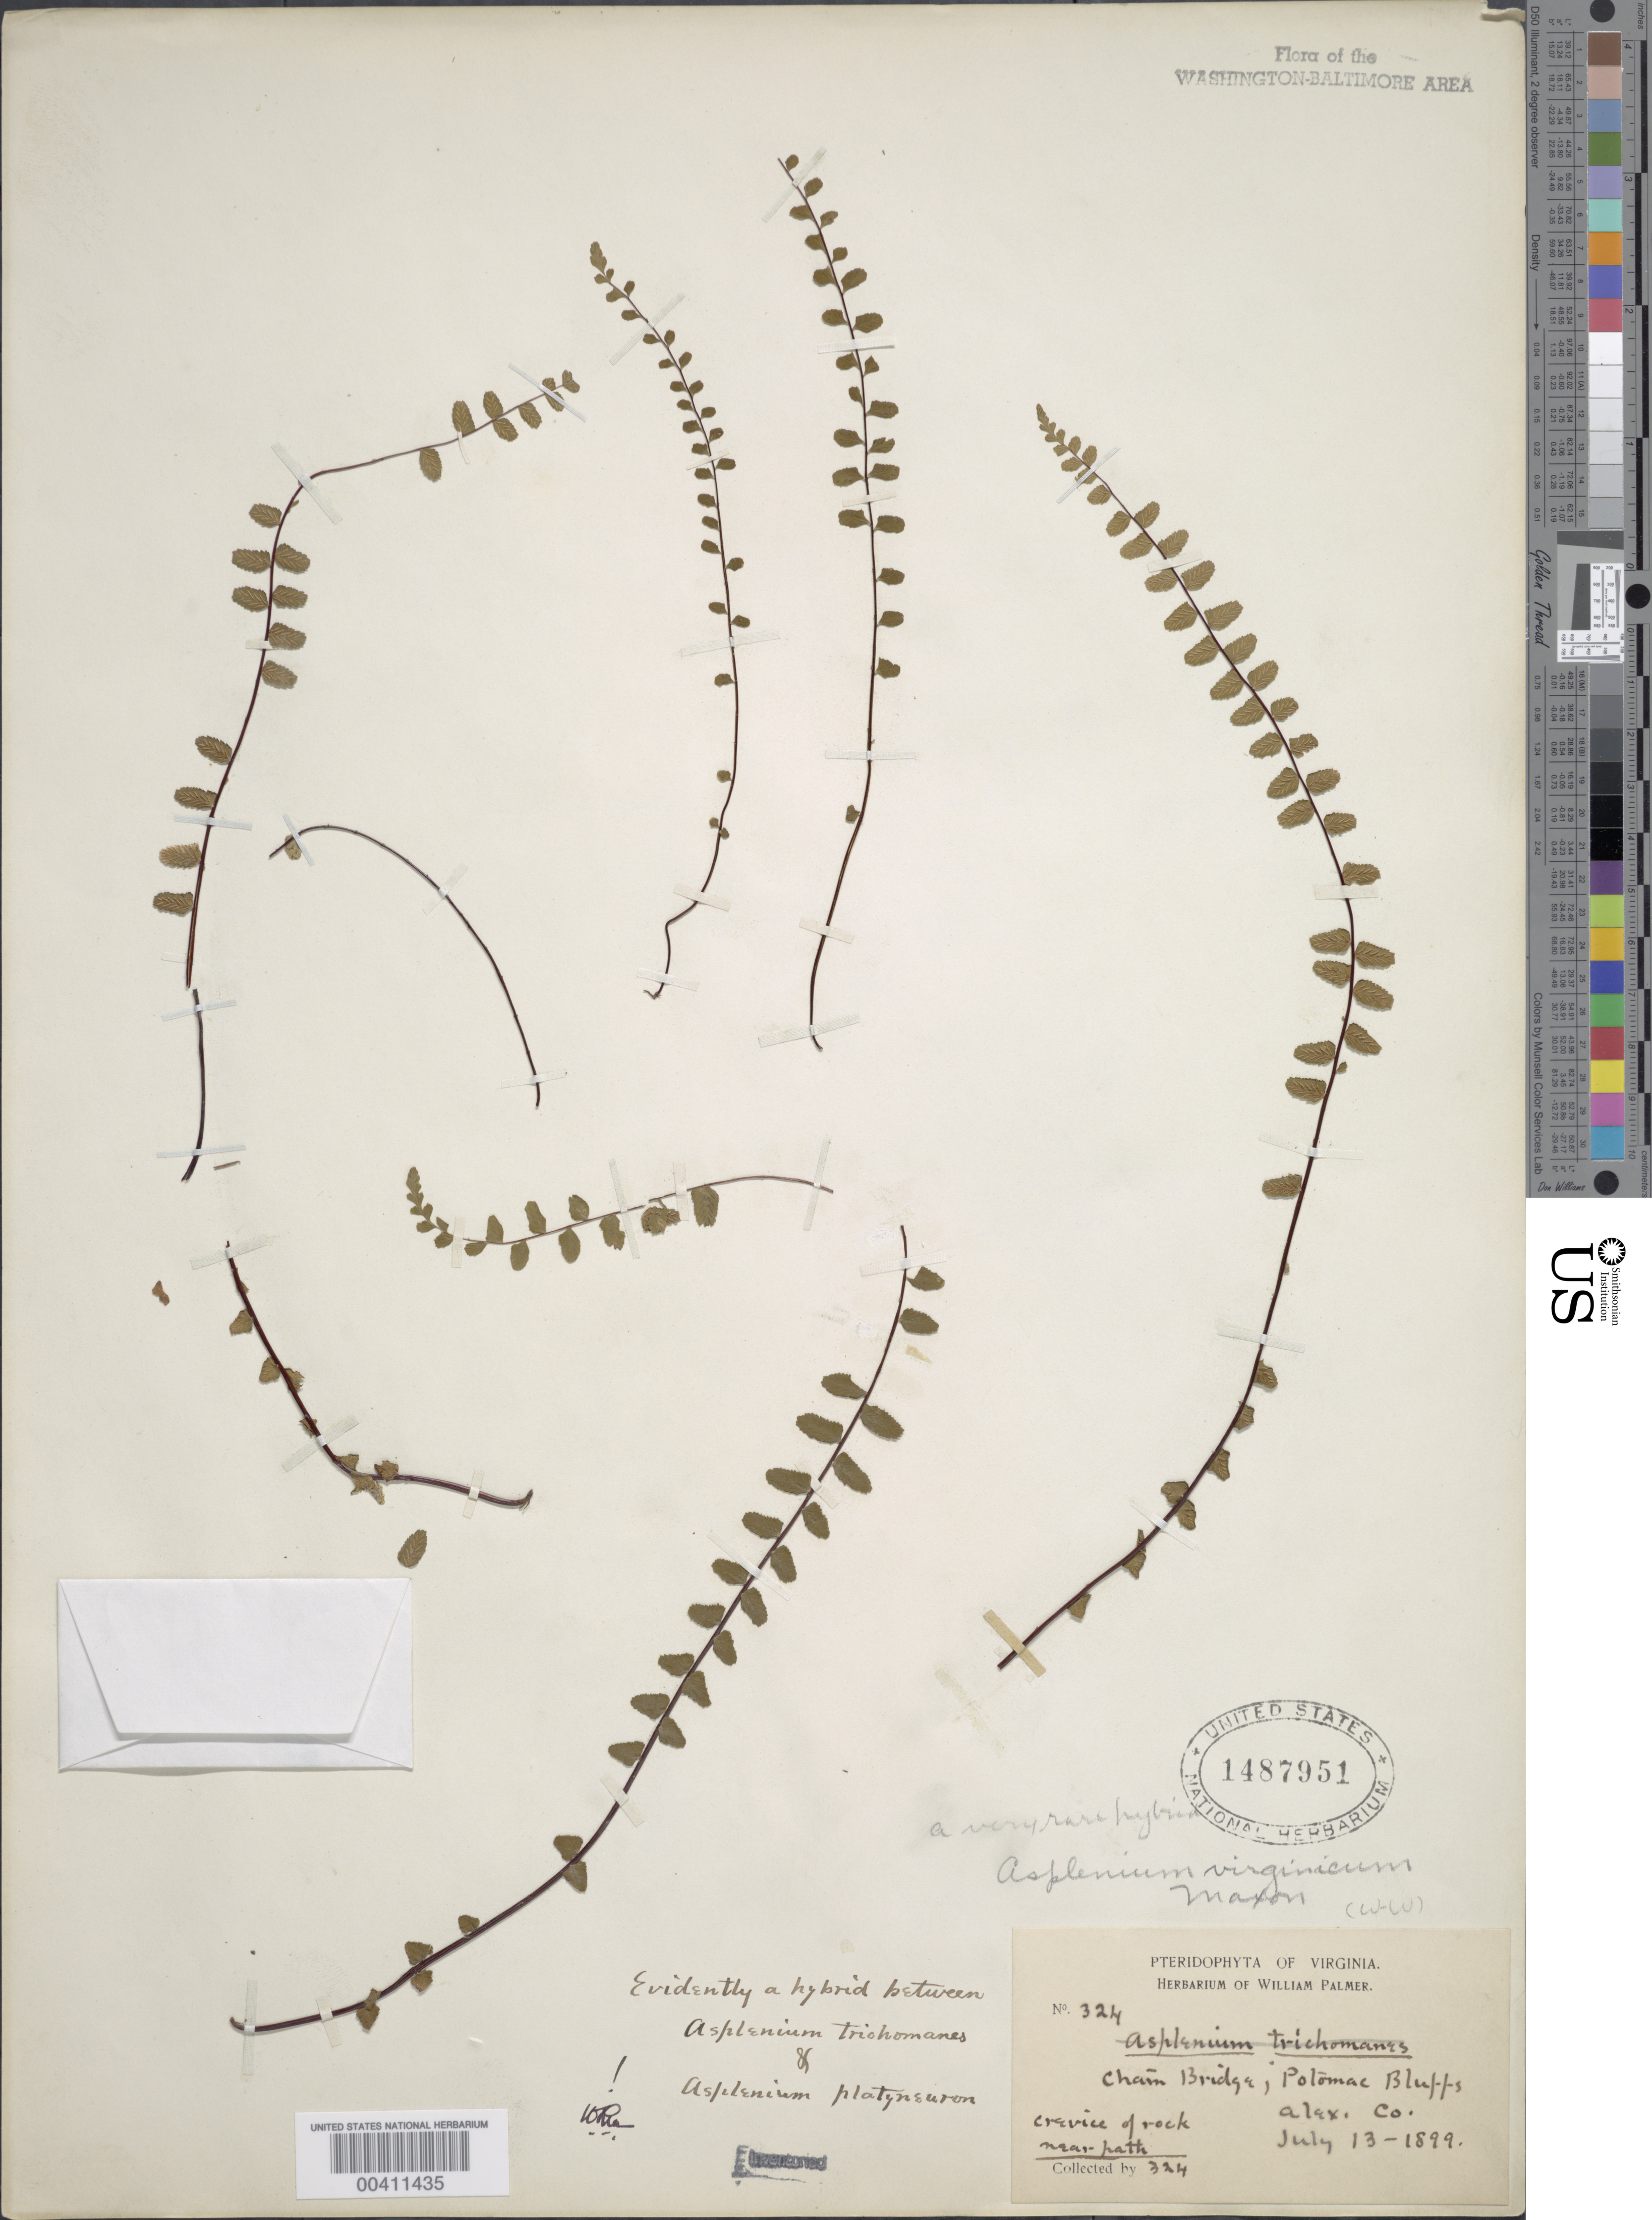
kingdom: Plantae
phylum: Tracheophyta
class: Polypodiopsida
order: Polypodiales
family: Aspleniaceae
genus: Asplenium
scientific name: Asplenium platyneuron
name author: (L.) Britton, Stearns & Poggenb.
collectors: W. Palmer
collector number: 324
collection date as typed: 13 Jul 1899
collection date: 1899-07-13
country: United States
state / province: Virginia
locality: Chain Bridge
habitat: Crevice of rock near path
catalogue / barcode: US 1487951